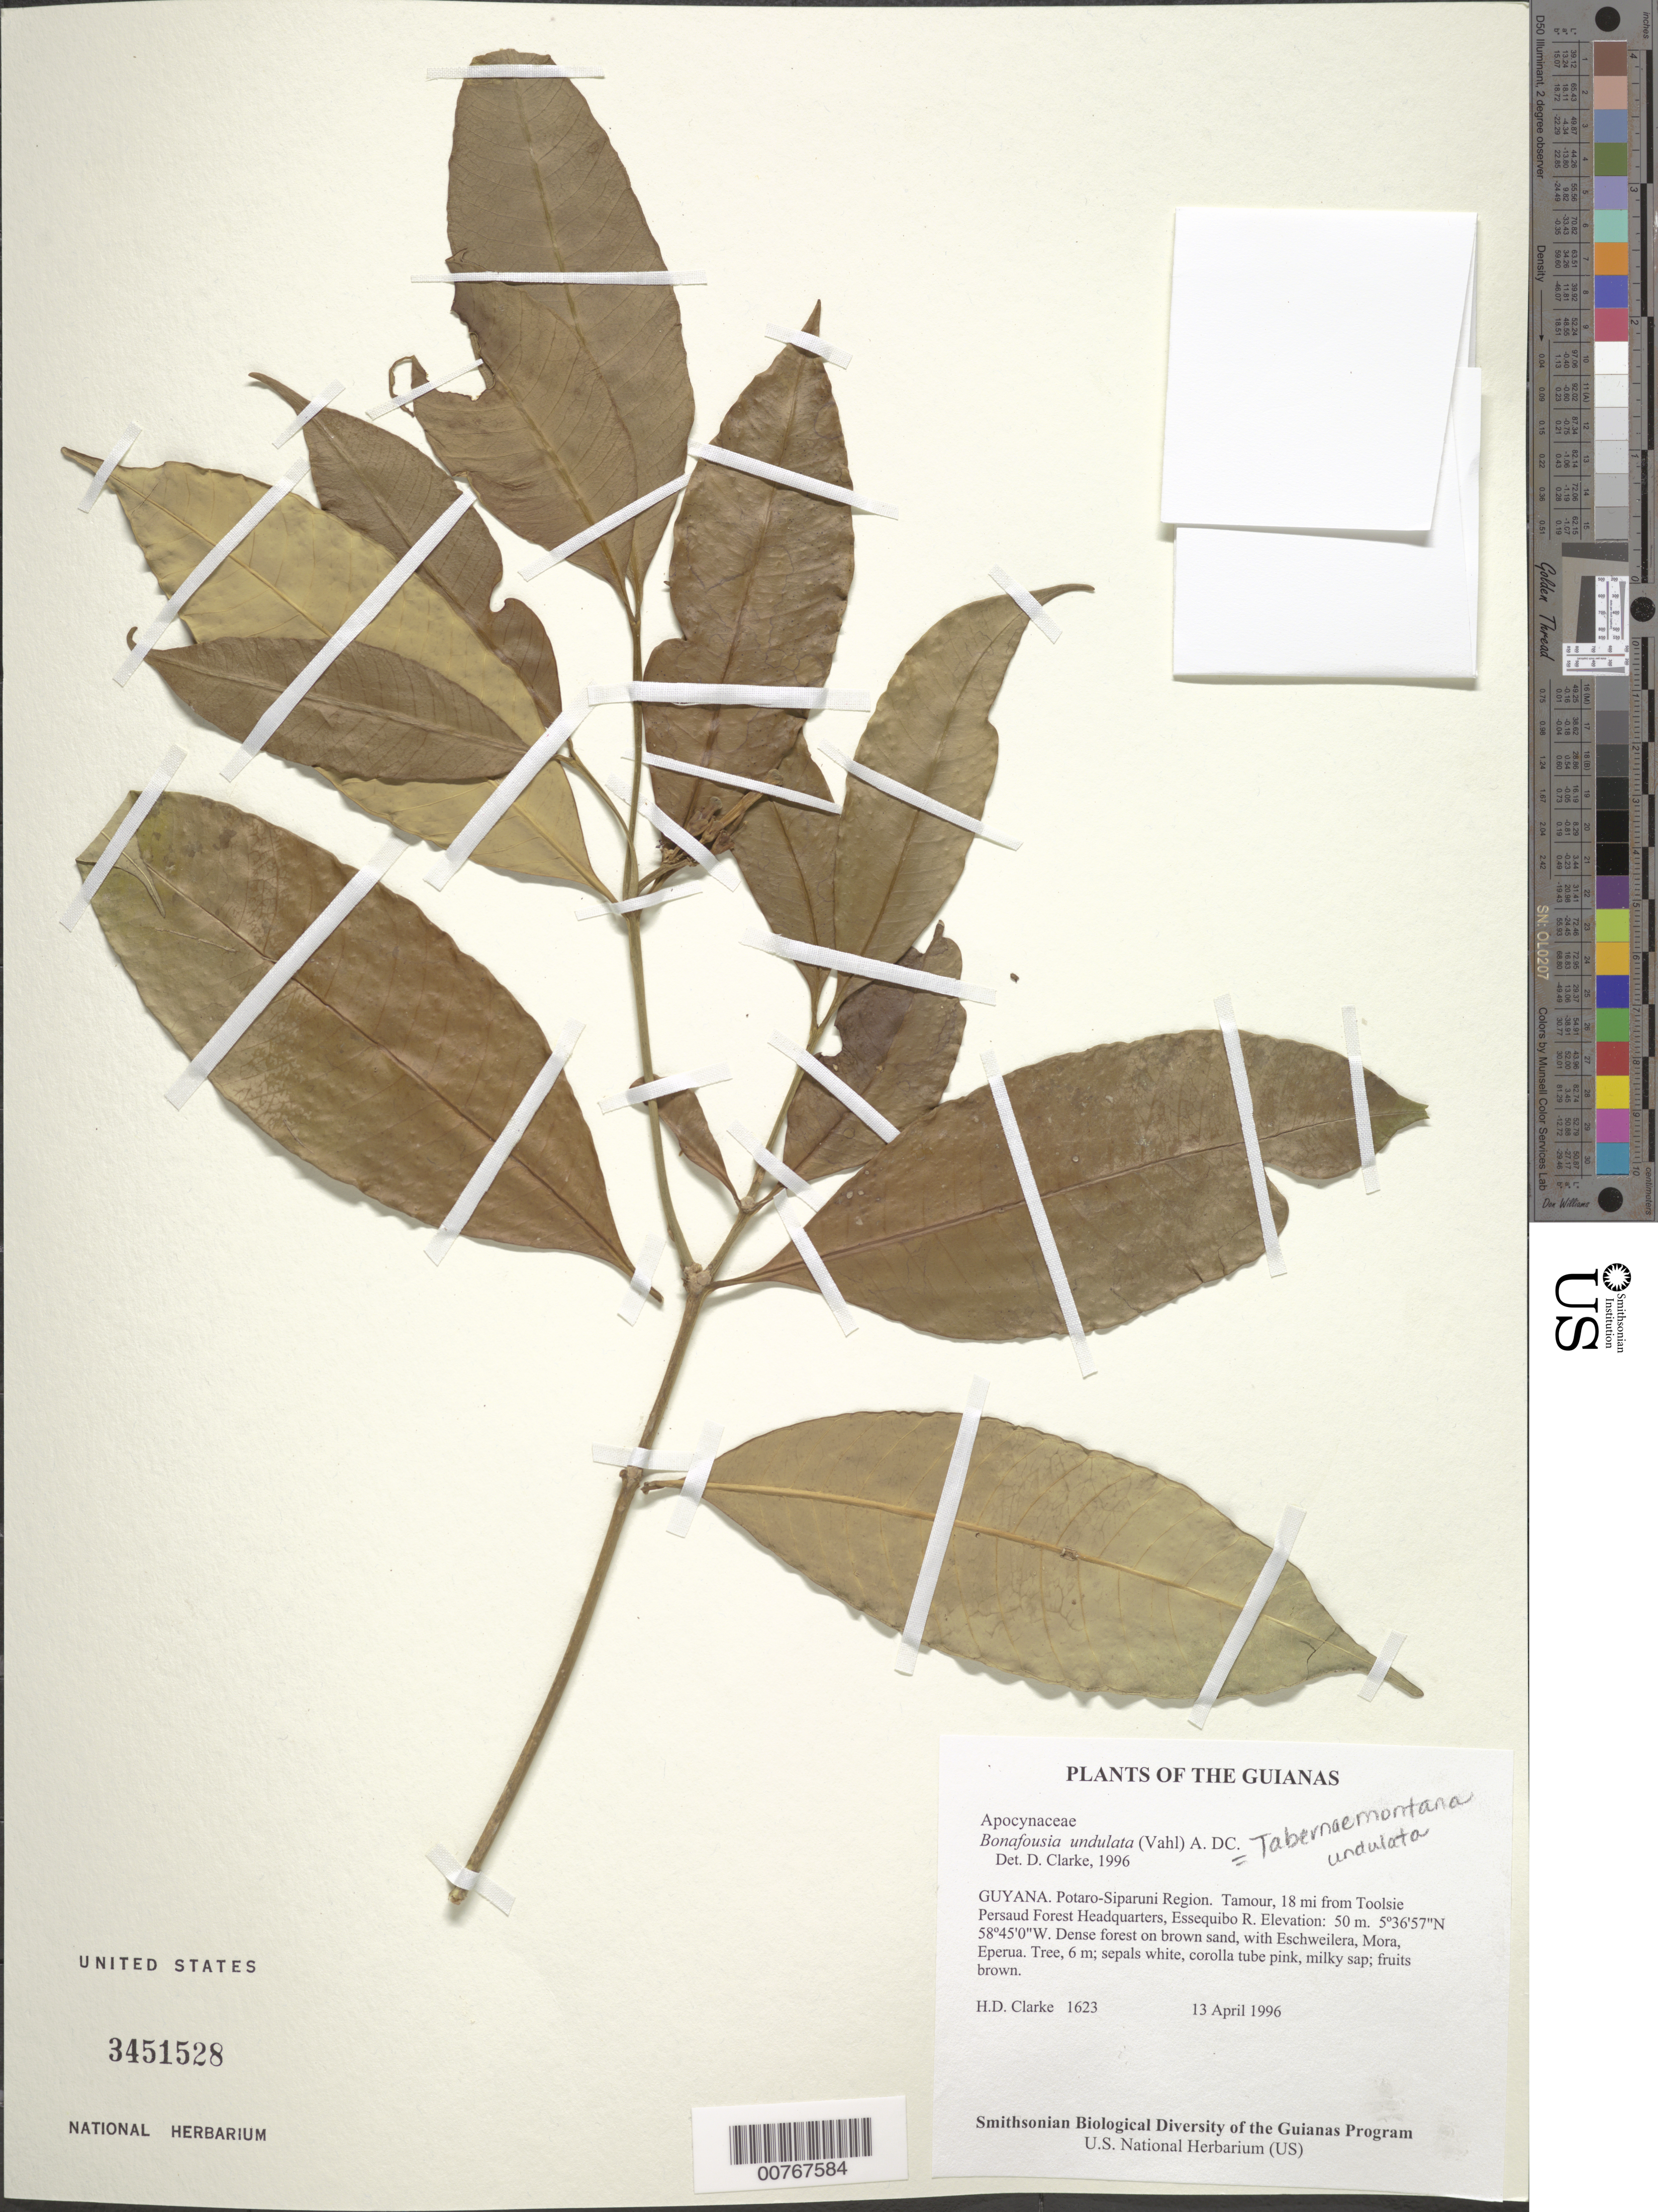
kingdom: Plantae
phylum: Tracheophyta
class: Magnoliopsida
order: Gentianales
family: Apocynaceae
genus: Bonafousia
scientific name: Bonafousia undulata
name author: (Vahl) A. DC.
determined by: Clarke, H. D., University of North Carolina (Asheville)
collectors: H. D. Clarke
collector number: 1623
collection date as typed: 13 April 1996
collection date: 1996-04-13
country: Guyana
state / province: Potaro-Siparuni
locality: Tamour, 18 mi from Toolsie Persaud Forest Headquarters, Essequibo R.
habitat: Dense forest on brown sand, with Eschweilera, Mora, Eperua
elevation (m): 50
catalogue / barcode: US 3451528